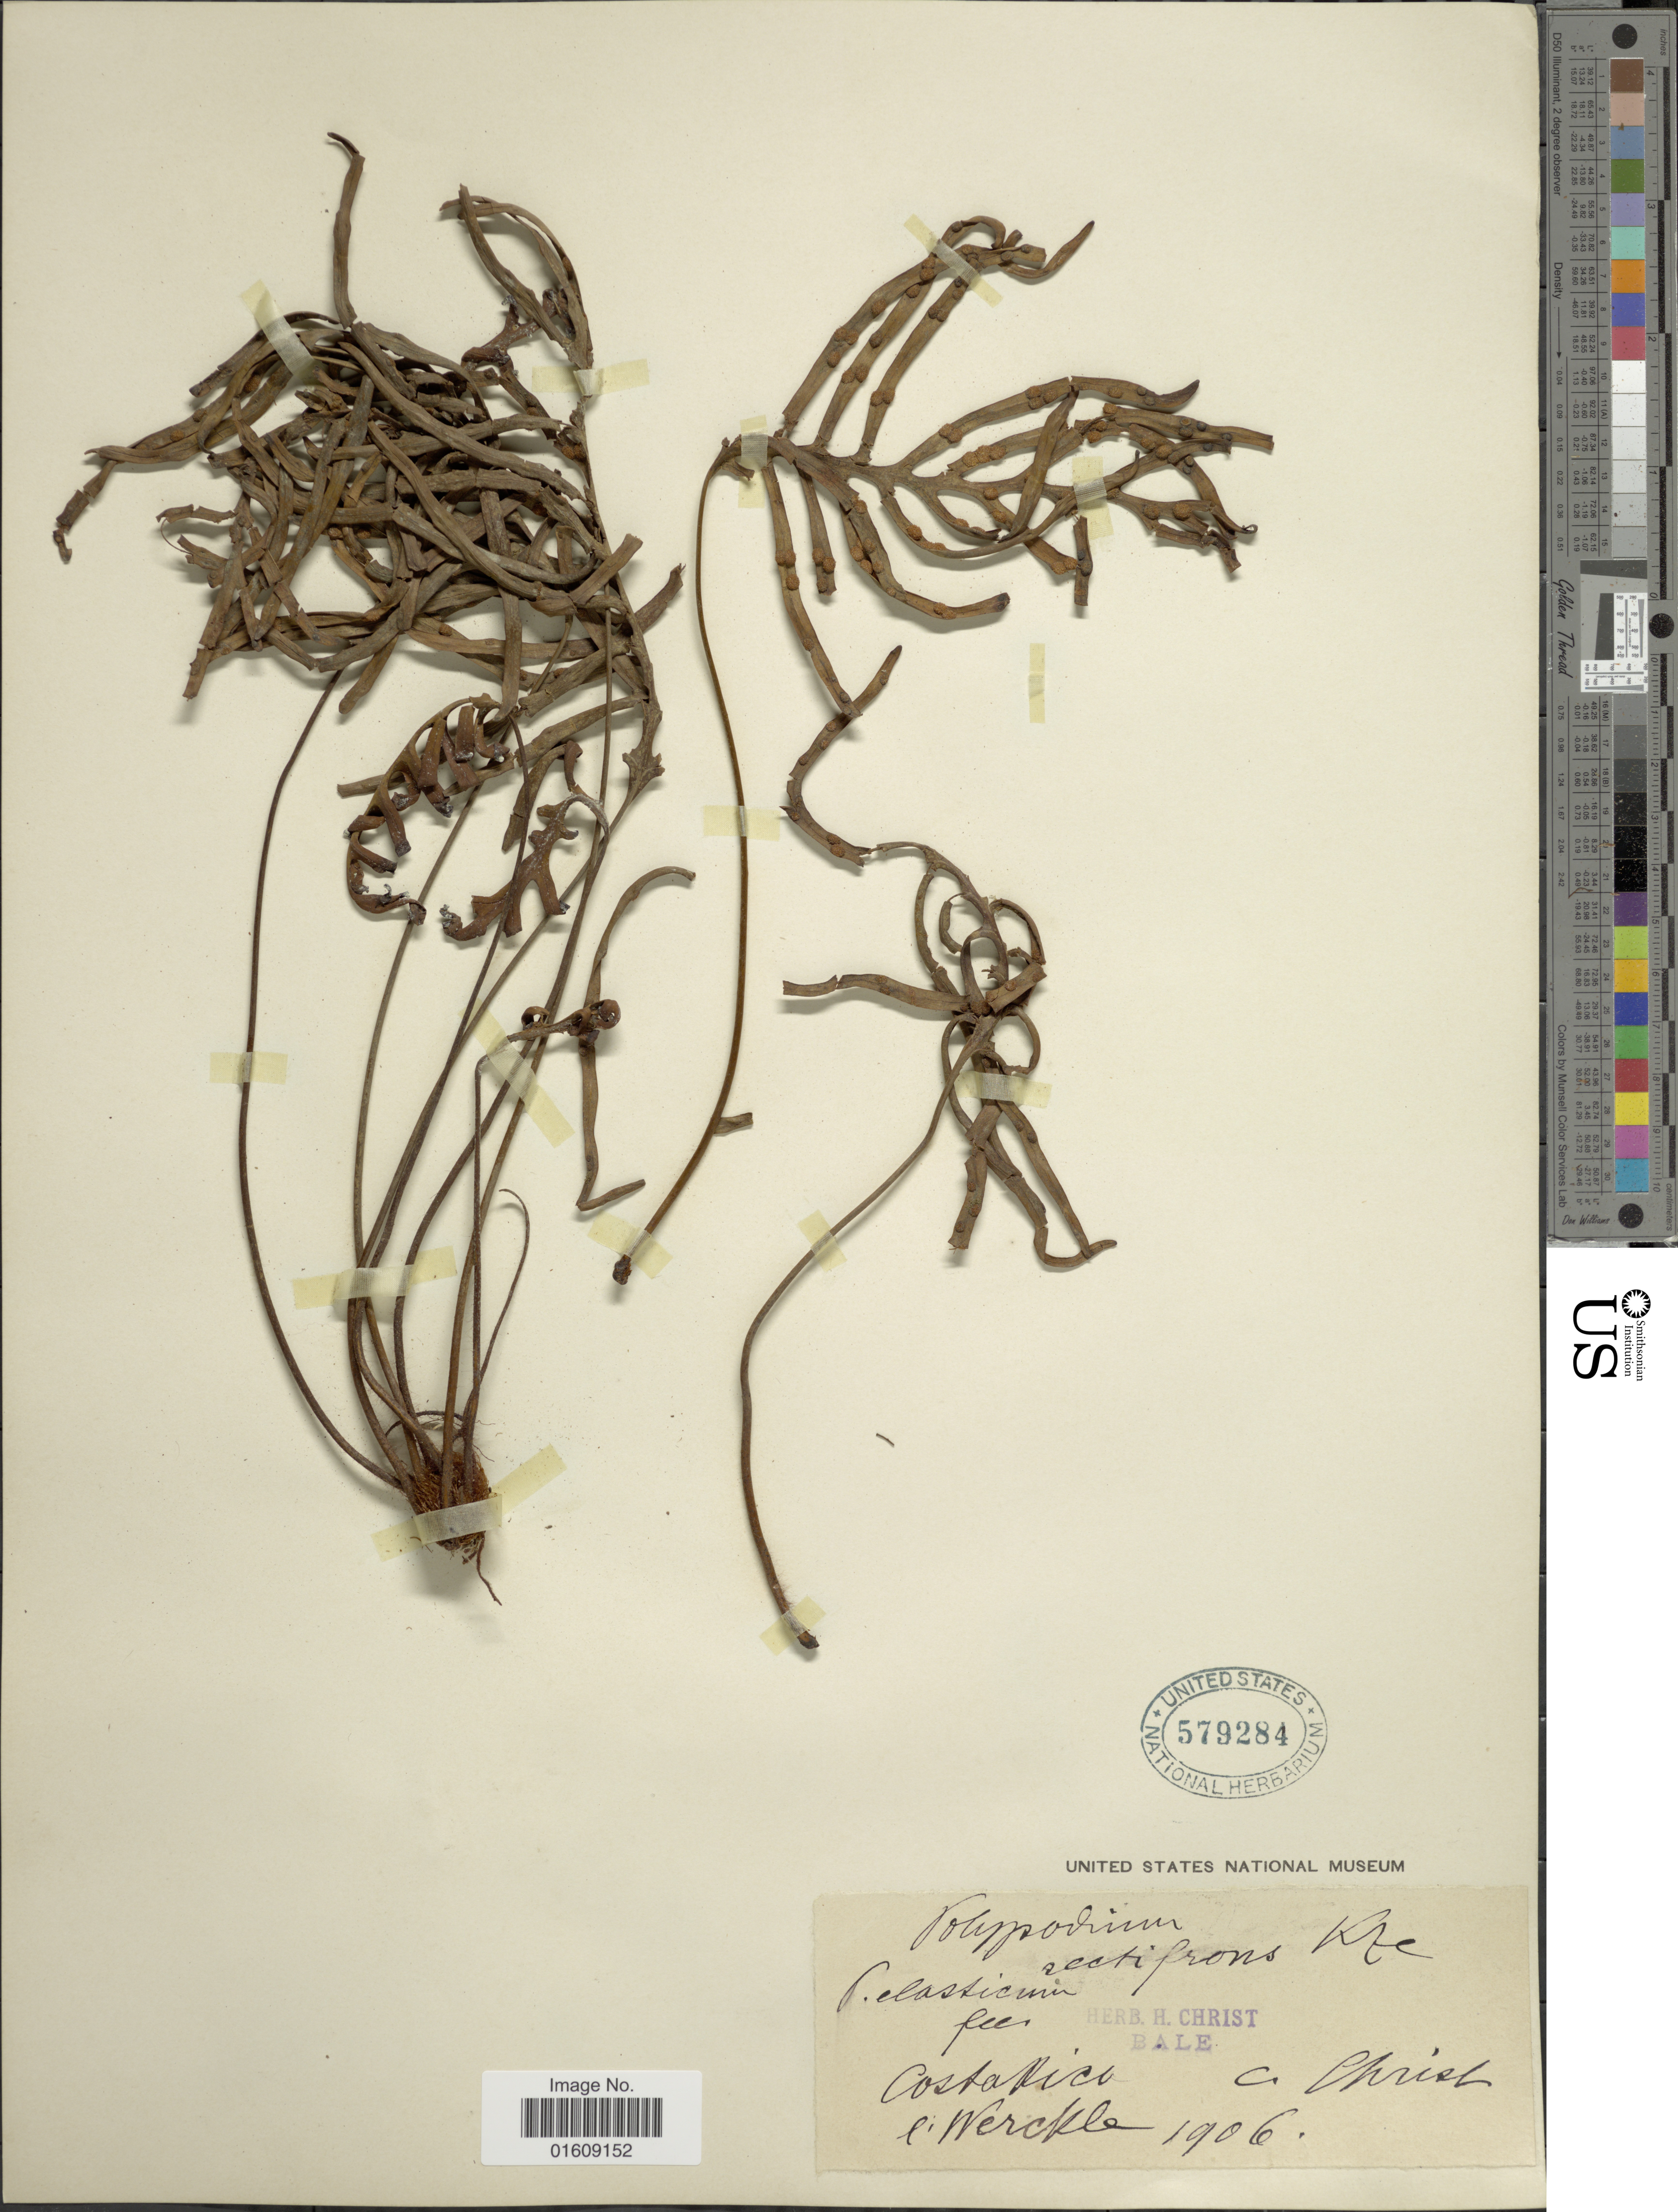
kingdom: Plantae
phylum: Tracheophyta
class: Polypodiopsida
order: Polypodiales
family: Polypodiaceae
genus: Zygophlebia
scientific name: Zygophlebia sectifrons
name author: (Kunze ex Mett.) L.E. Bishop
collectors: C. C Wercklé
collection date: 1906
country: Costa Rica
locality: Costa Rica, C. Christ.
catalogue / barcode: US 579284